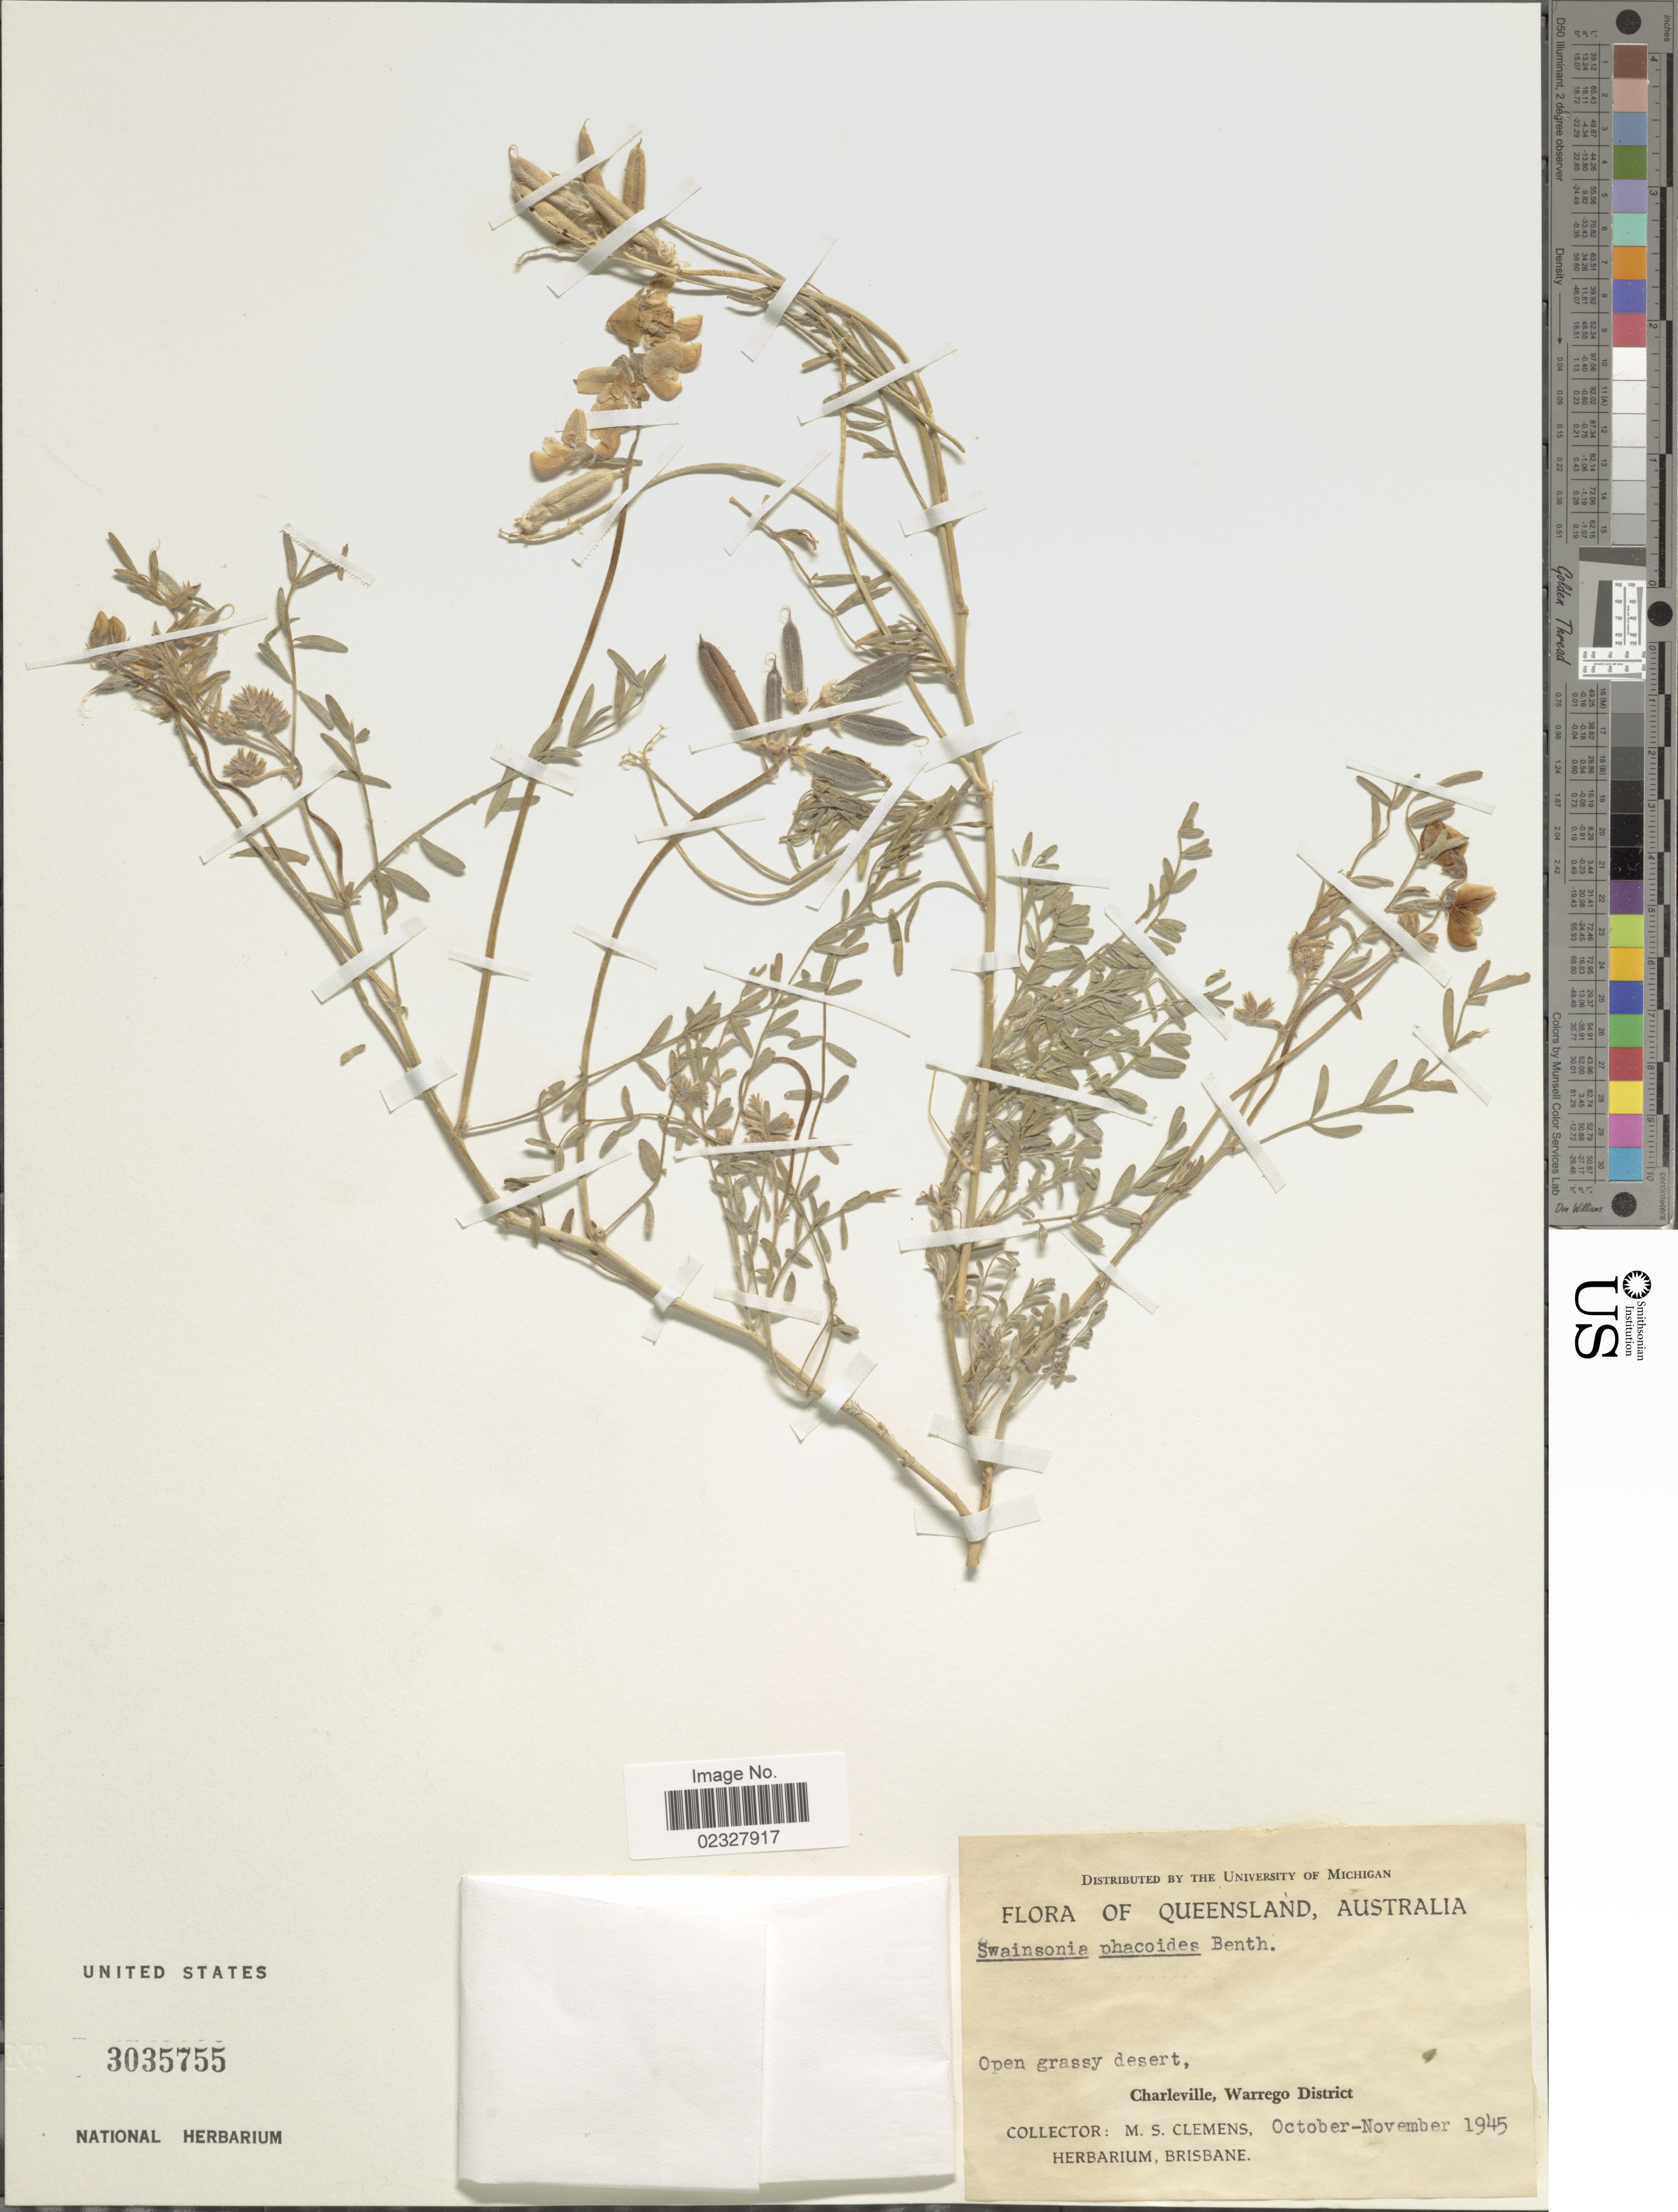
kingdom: Plantae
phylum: Tracheophyta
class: Magnoliopsida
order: Fabales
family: Fabaceae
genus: Swainsona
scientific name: Swainsona phacoides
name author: Benth.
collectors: M. S. Clemens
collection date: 1945-10/1945-11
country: Australia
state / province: Queensland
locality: Charleville, Warrego District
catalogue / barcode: US 3035755